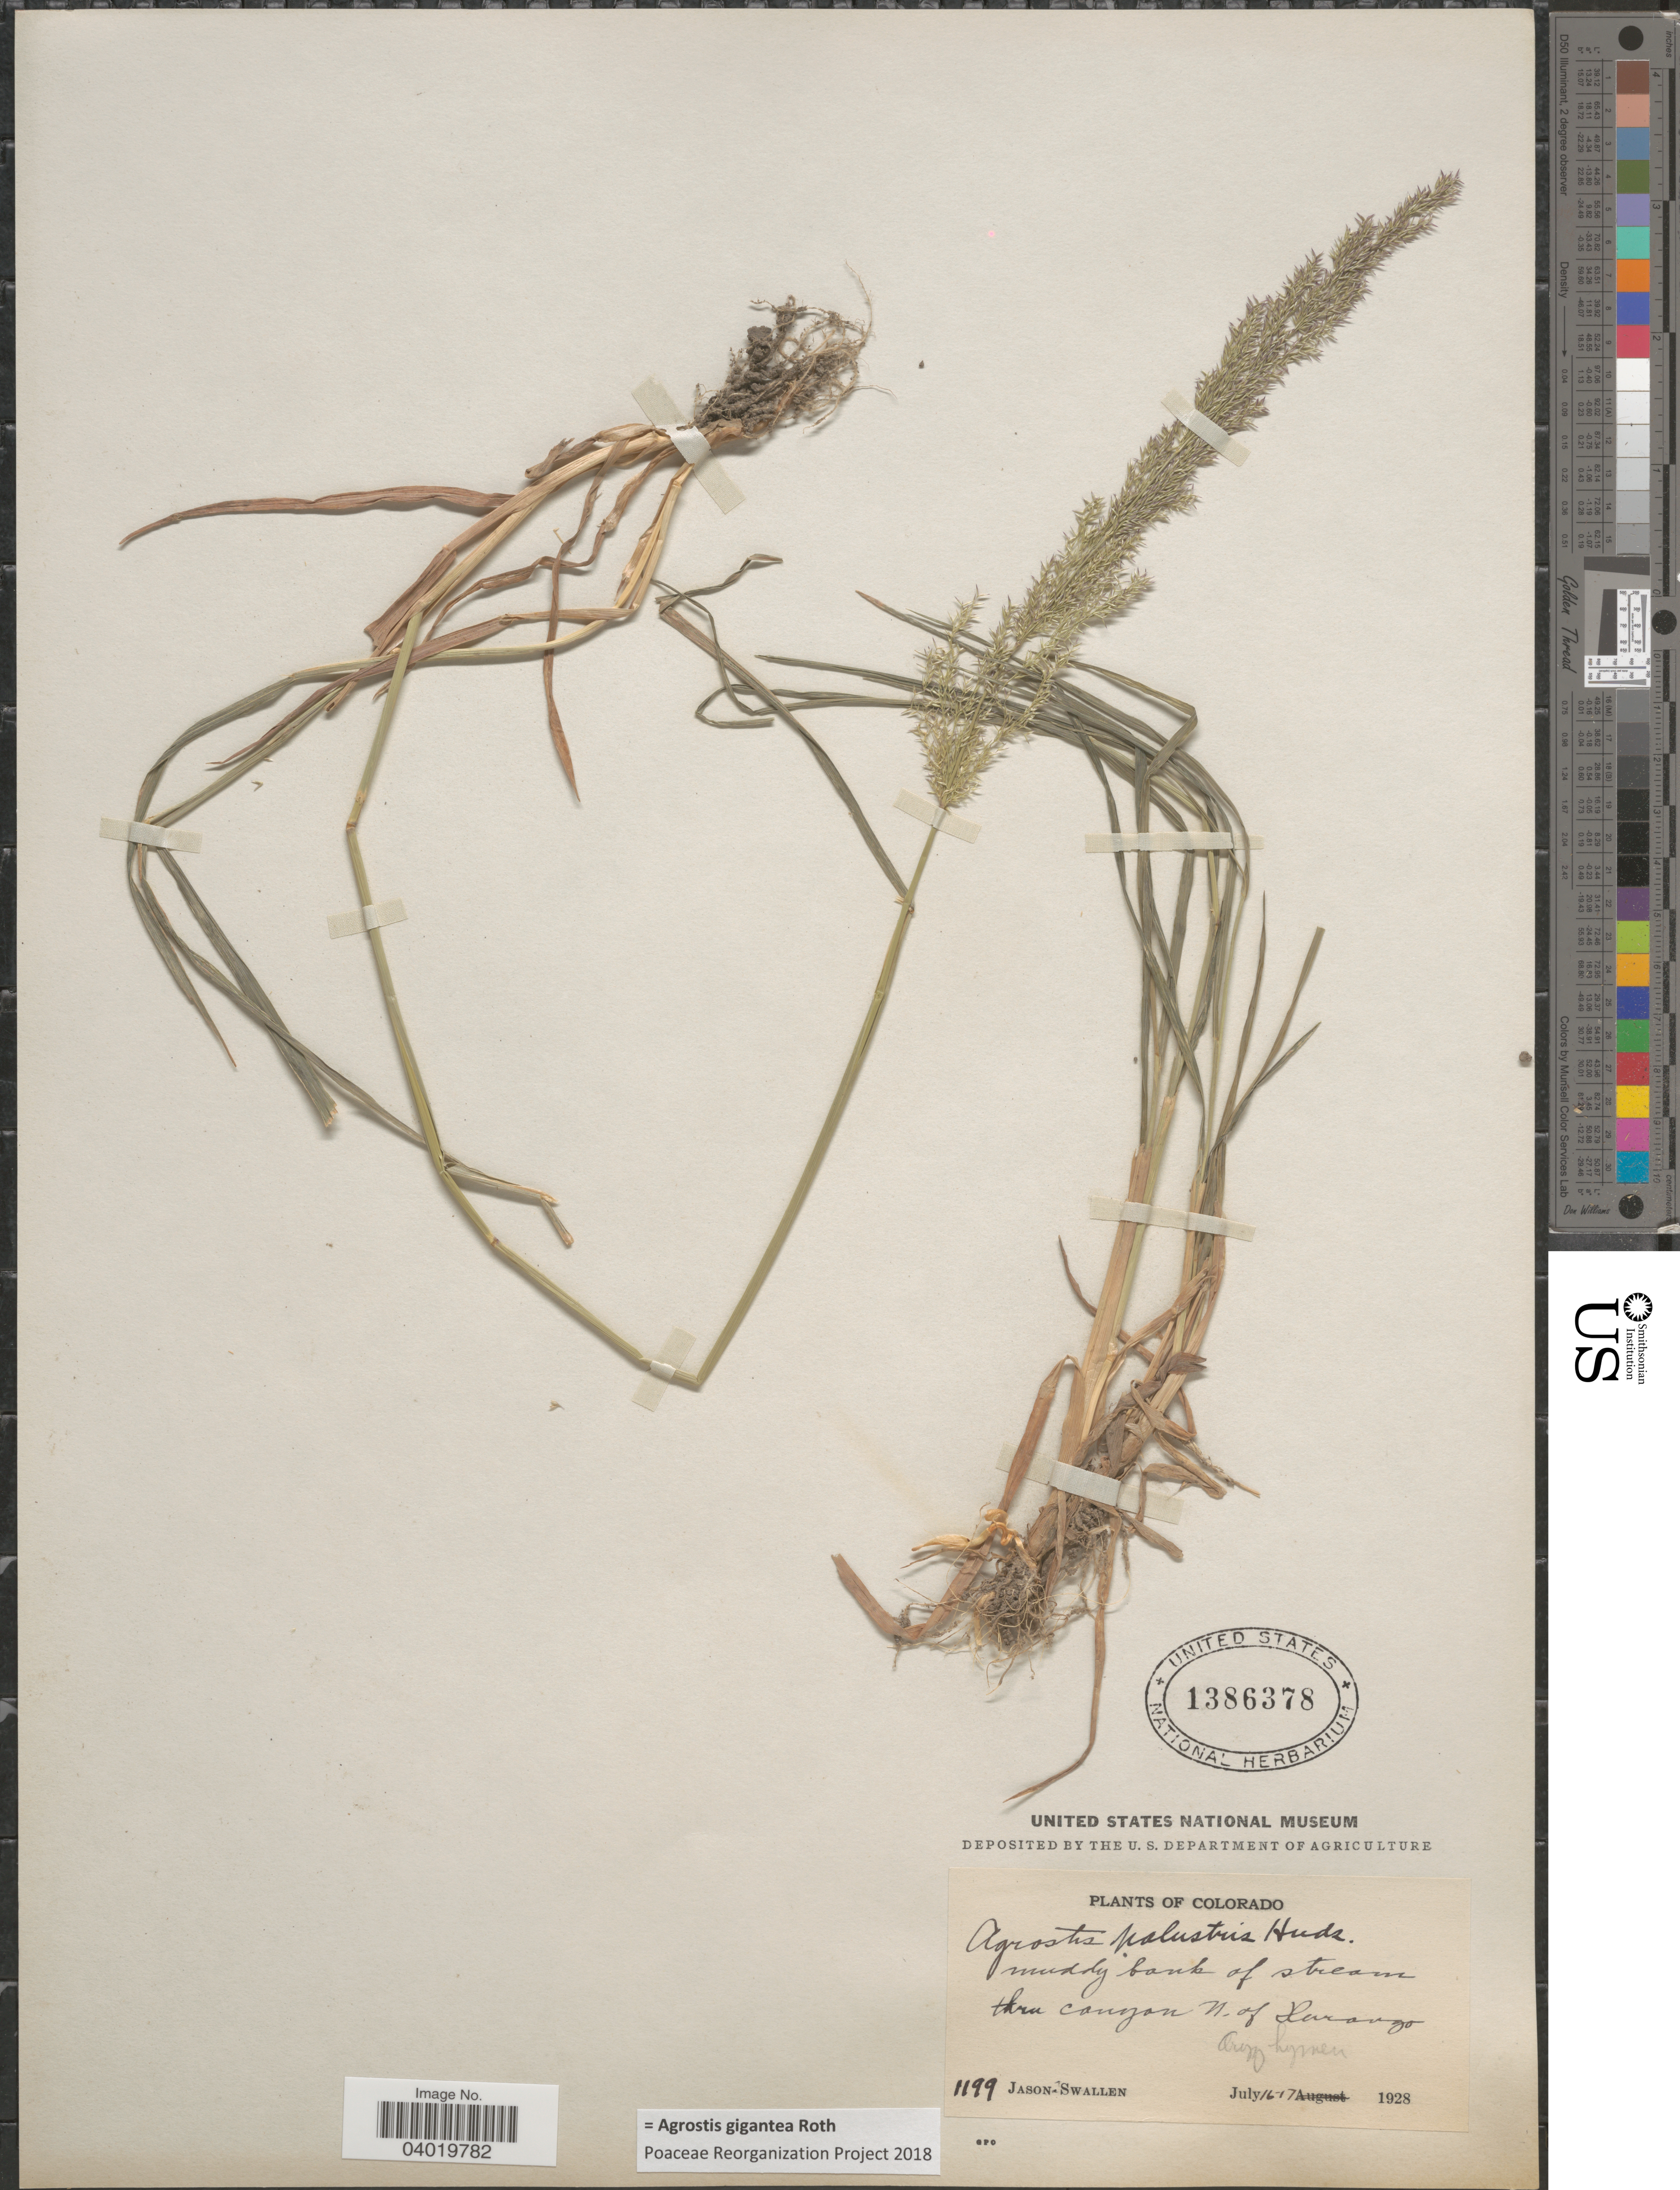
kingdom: Plantae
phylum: Tracheophyta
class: Liliopsida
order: Poales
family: Poaceae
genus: Agrostis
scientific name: Agrostis gigantea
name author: Roth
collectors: J. R. Swallen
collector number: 1199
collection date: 1928-07-16/1928-07-17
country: United States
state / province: Colorado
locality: Muddy bank of stream thru cayon N. of Durango.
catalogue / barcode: US 1386378